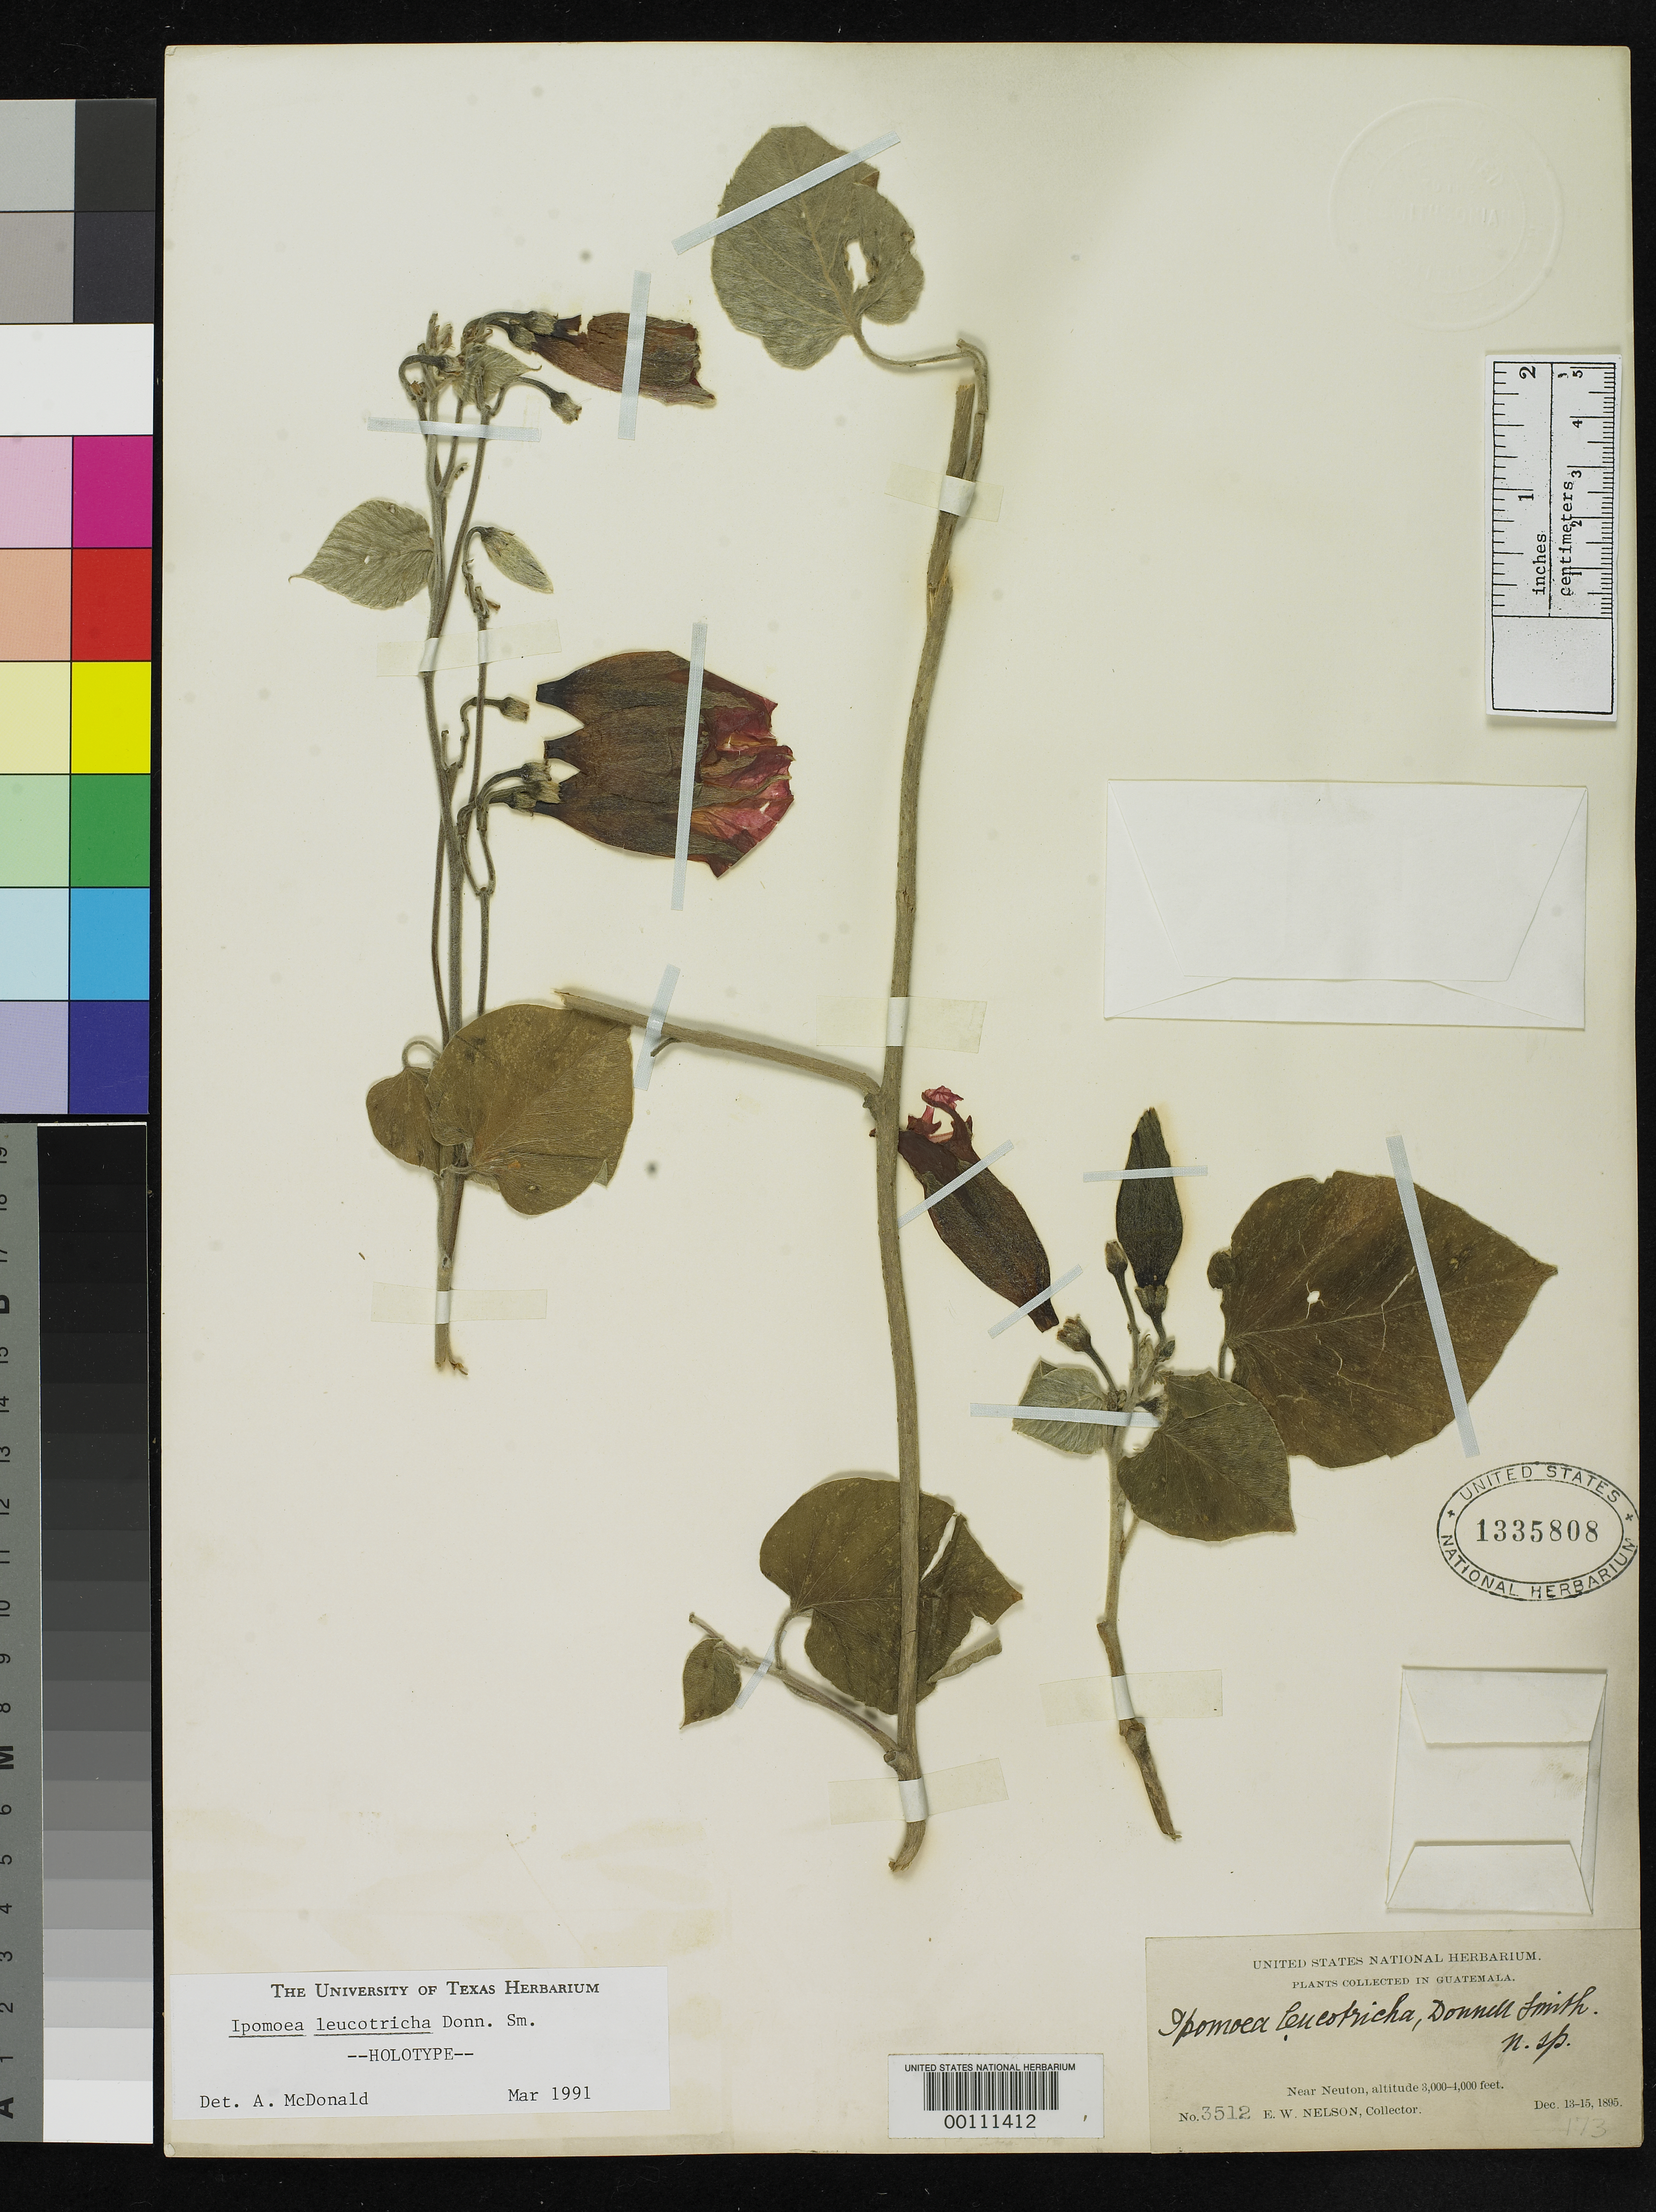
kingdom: Plantae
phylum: Tracheophyta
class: Magnoliopsida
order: Solanales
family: Convolvulaceae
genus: Ipomoea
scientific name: Ipomoea leucotricha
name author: Donn. Sm.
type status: Type Collection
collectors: E. W. Nelson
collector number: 3512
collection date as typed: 13 Dec 1895 to 15 Dec 1895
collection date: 1895-12-13/1895-12-15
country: Guatemala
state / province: Huehuetenango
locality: Near Neuton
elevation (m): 914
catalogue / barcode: US 1335808